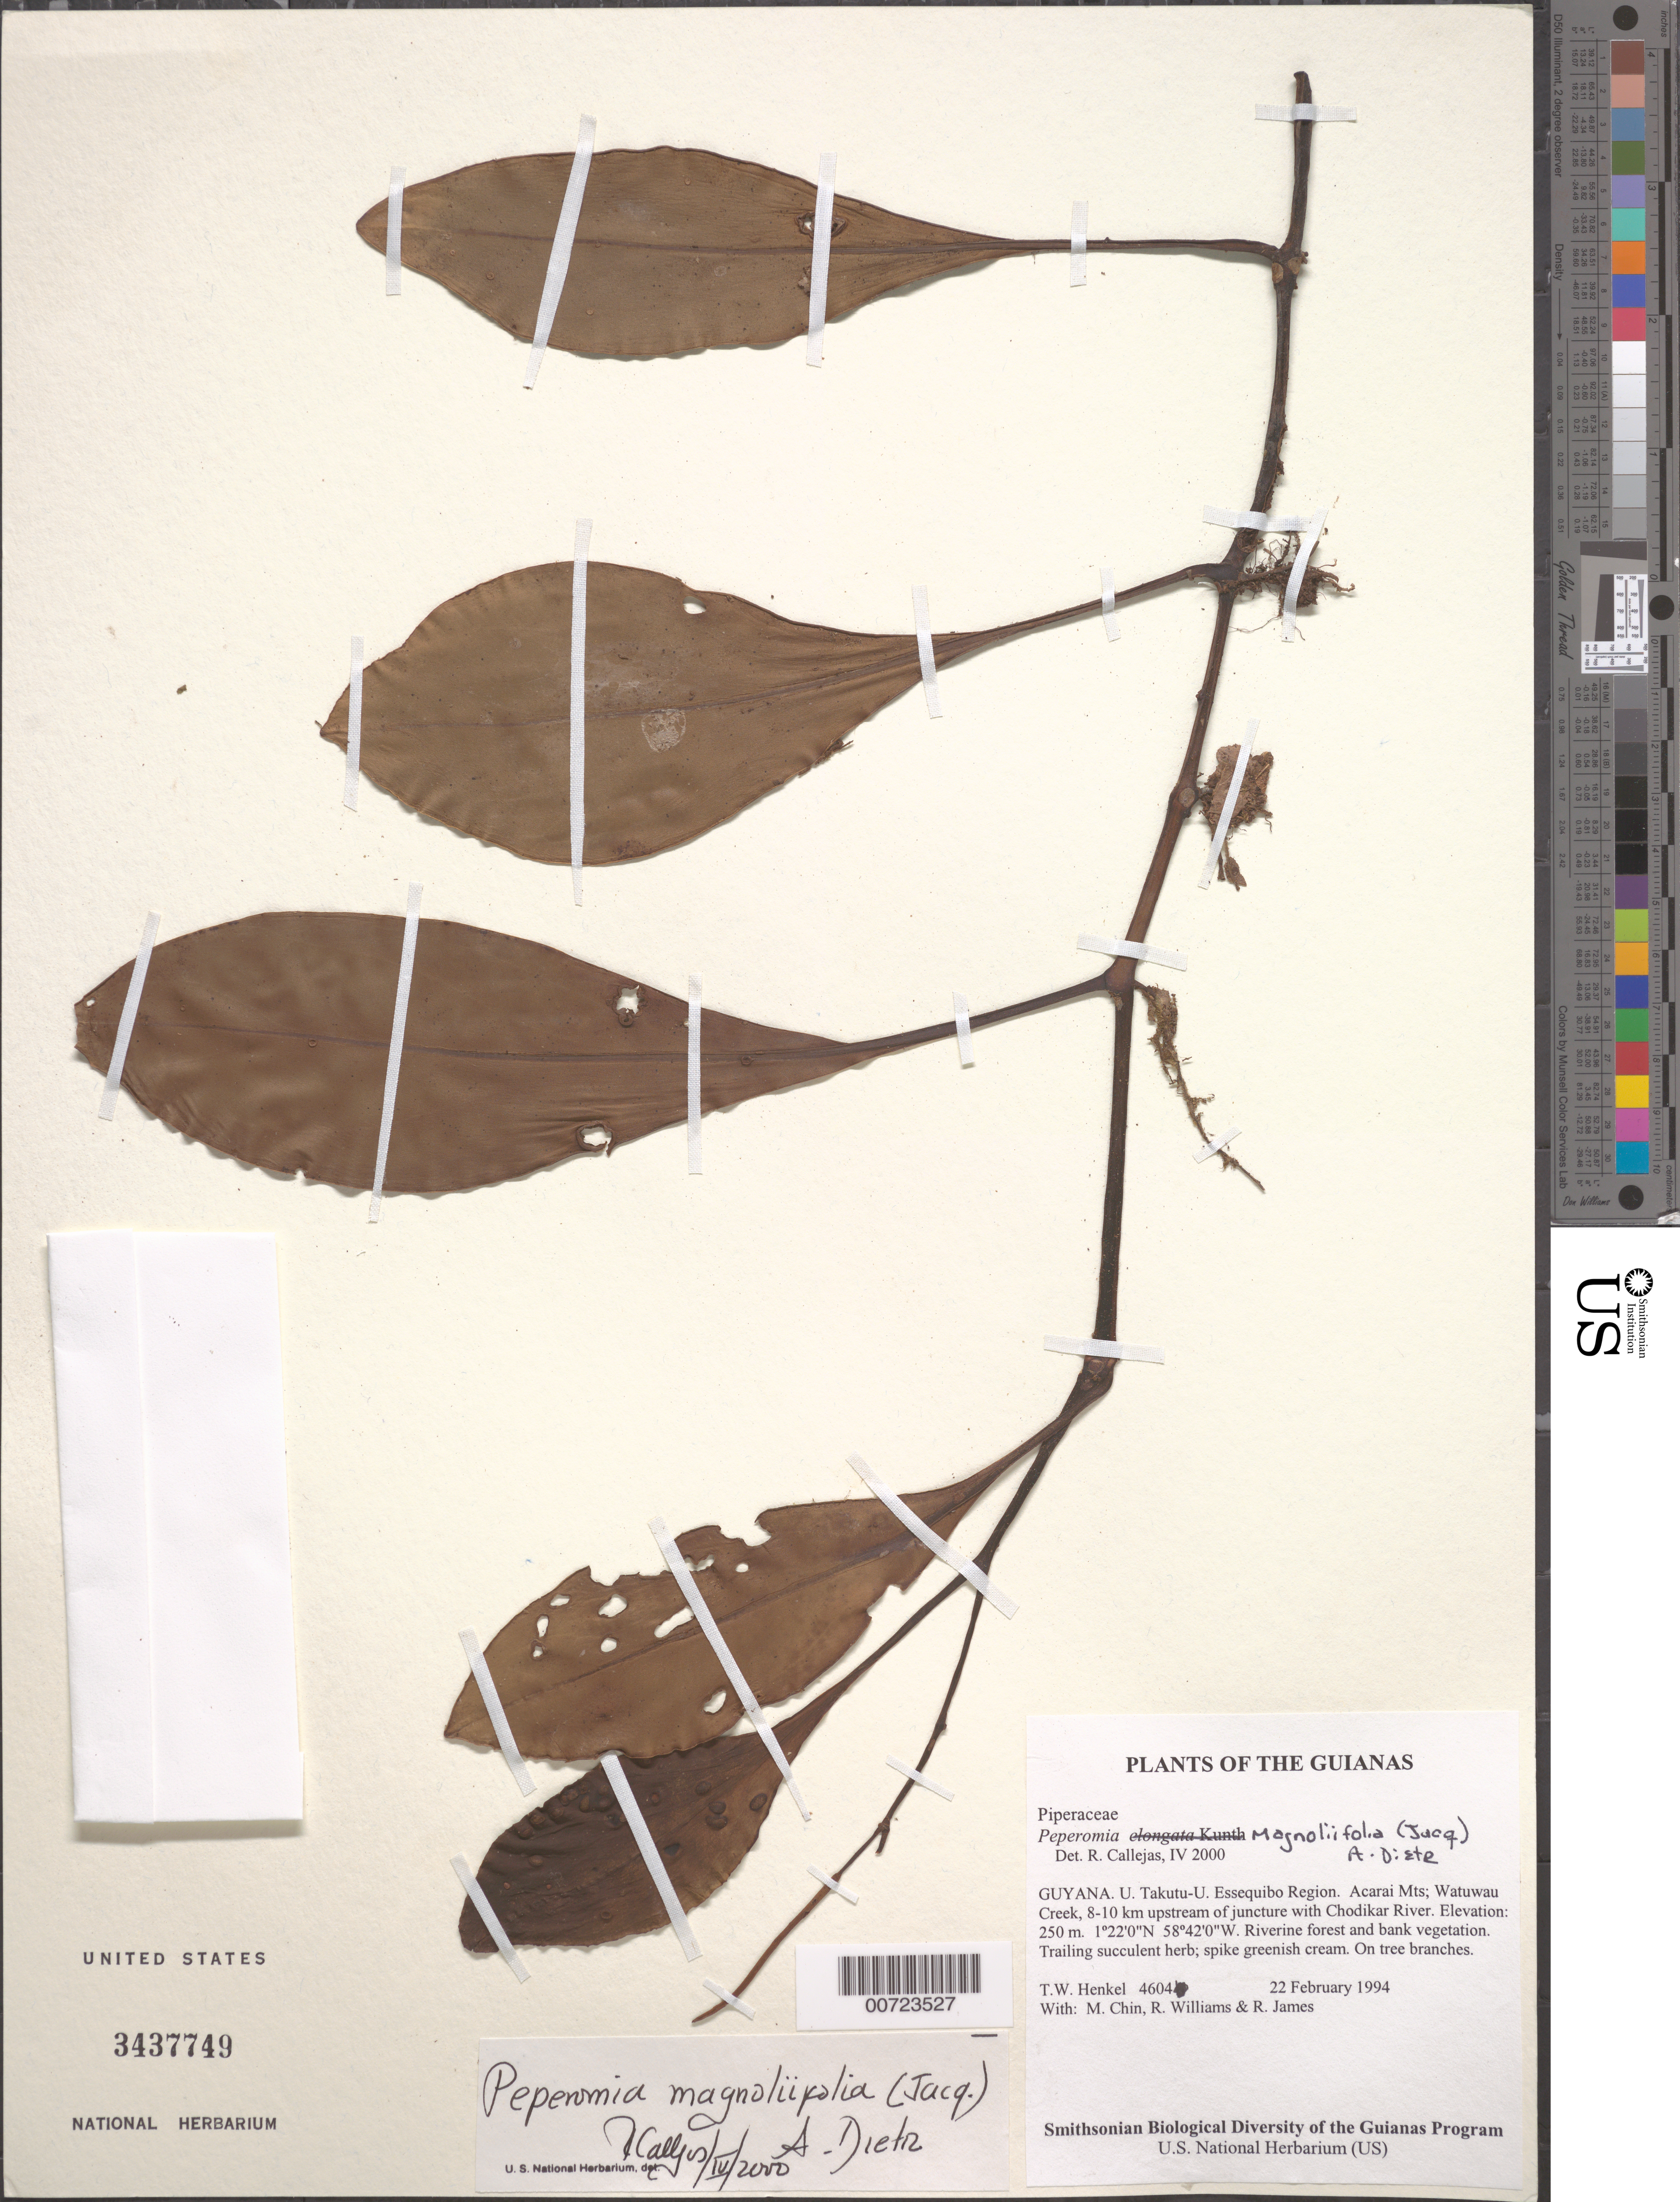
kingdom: Plantae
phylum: Tracheophyta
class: Magnoliopsida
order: Piperales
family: Piperaceae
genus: Peperomia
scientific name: Peperomia magnoliifolia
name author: (Jacq.) A. Dietr.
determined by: Görts-van Rijn, A. R. A.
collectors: T. Henkel, M. Chin, R. Williams & R. James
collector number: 4604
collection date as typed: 22 February 1994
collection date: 1994-02-22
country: Guyana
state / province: U. Takutu-U. Essequibo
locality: Acarai Mts; Watuwau Creek, 8-10 km upstream of juncture with Chodikar River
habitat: Riverine forest and bank vegetation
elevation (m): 250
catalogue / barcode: US 3437749